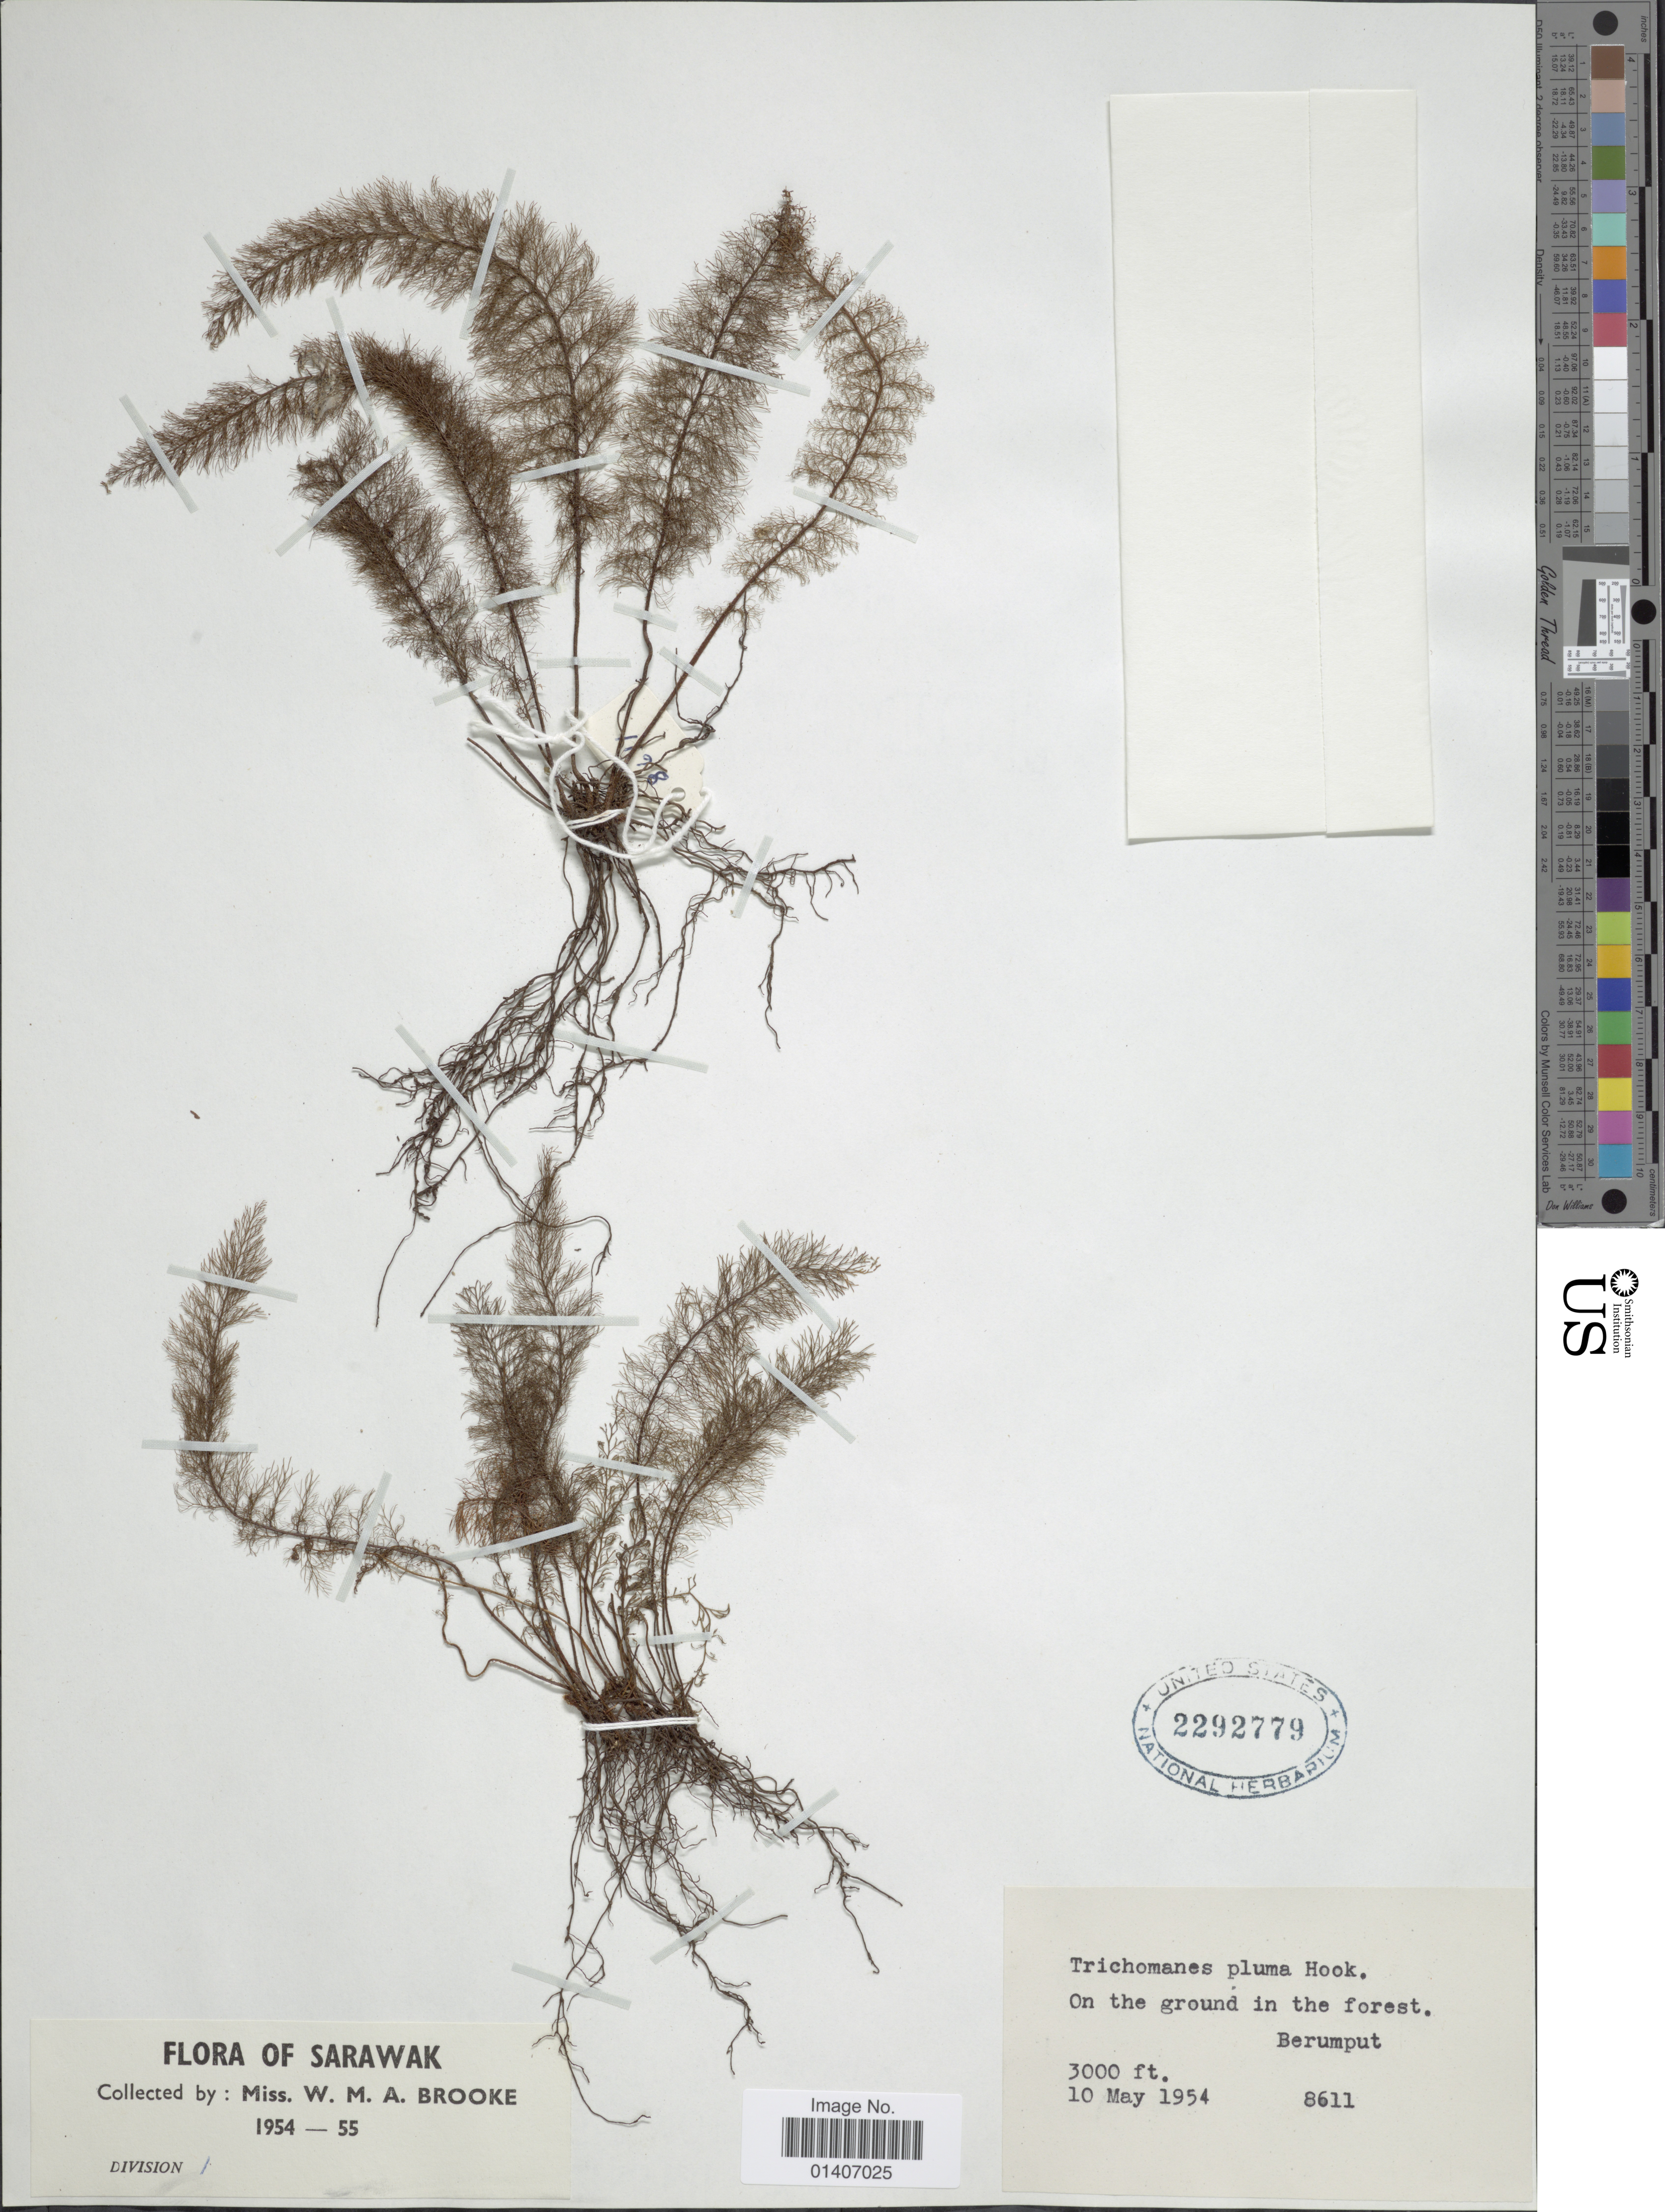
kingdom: Plantae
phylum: Tracheophyta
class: Polypodiopsida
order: Hymenophyllales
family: Hymenophyllaceae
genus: Abrodictyum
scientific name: Abrodictyum pluma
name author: (Hook.) Ebihara & K. Iwats.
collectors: W. Brooke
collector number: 8611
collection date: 1954-05-10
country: Malaysia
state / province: Sarawak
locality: Sarawak, On the ground in the forest, Berumput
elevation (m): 914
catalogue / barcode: US 2292779